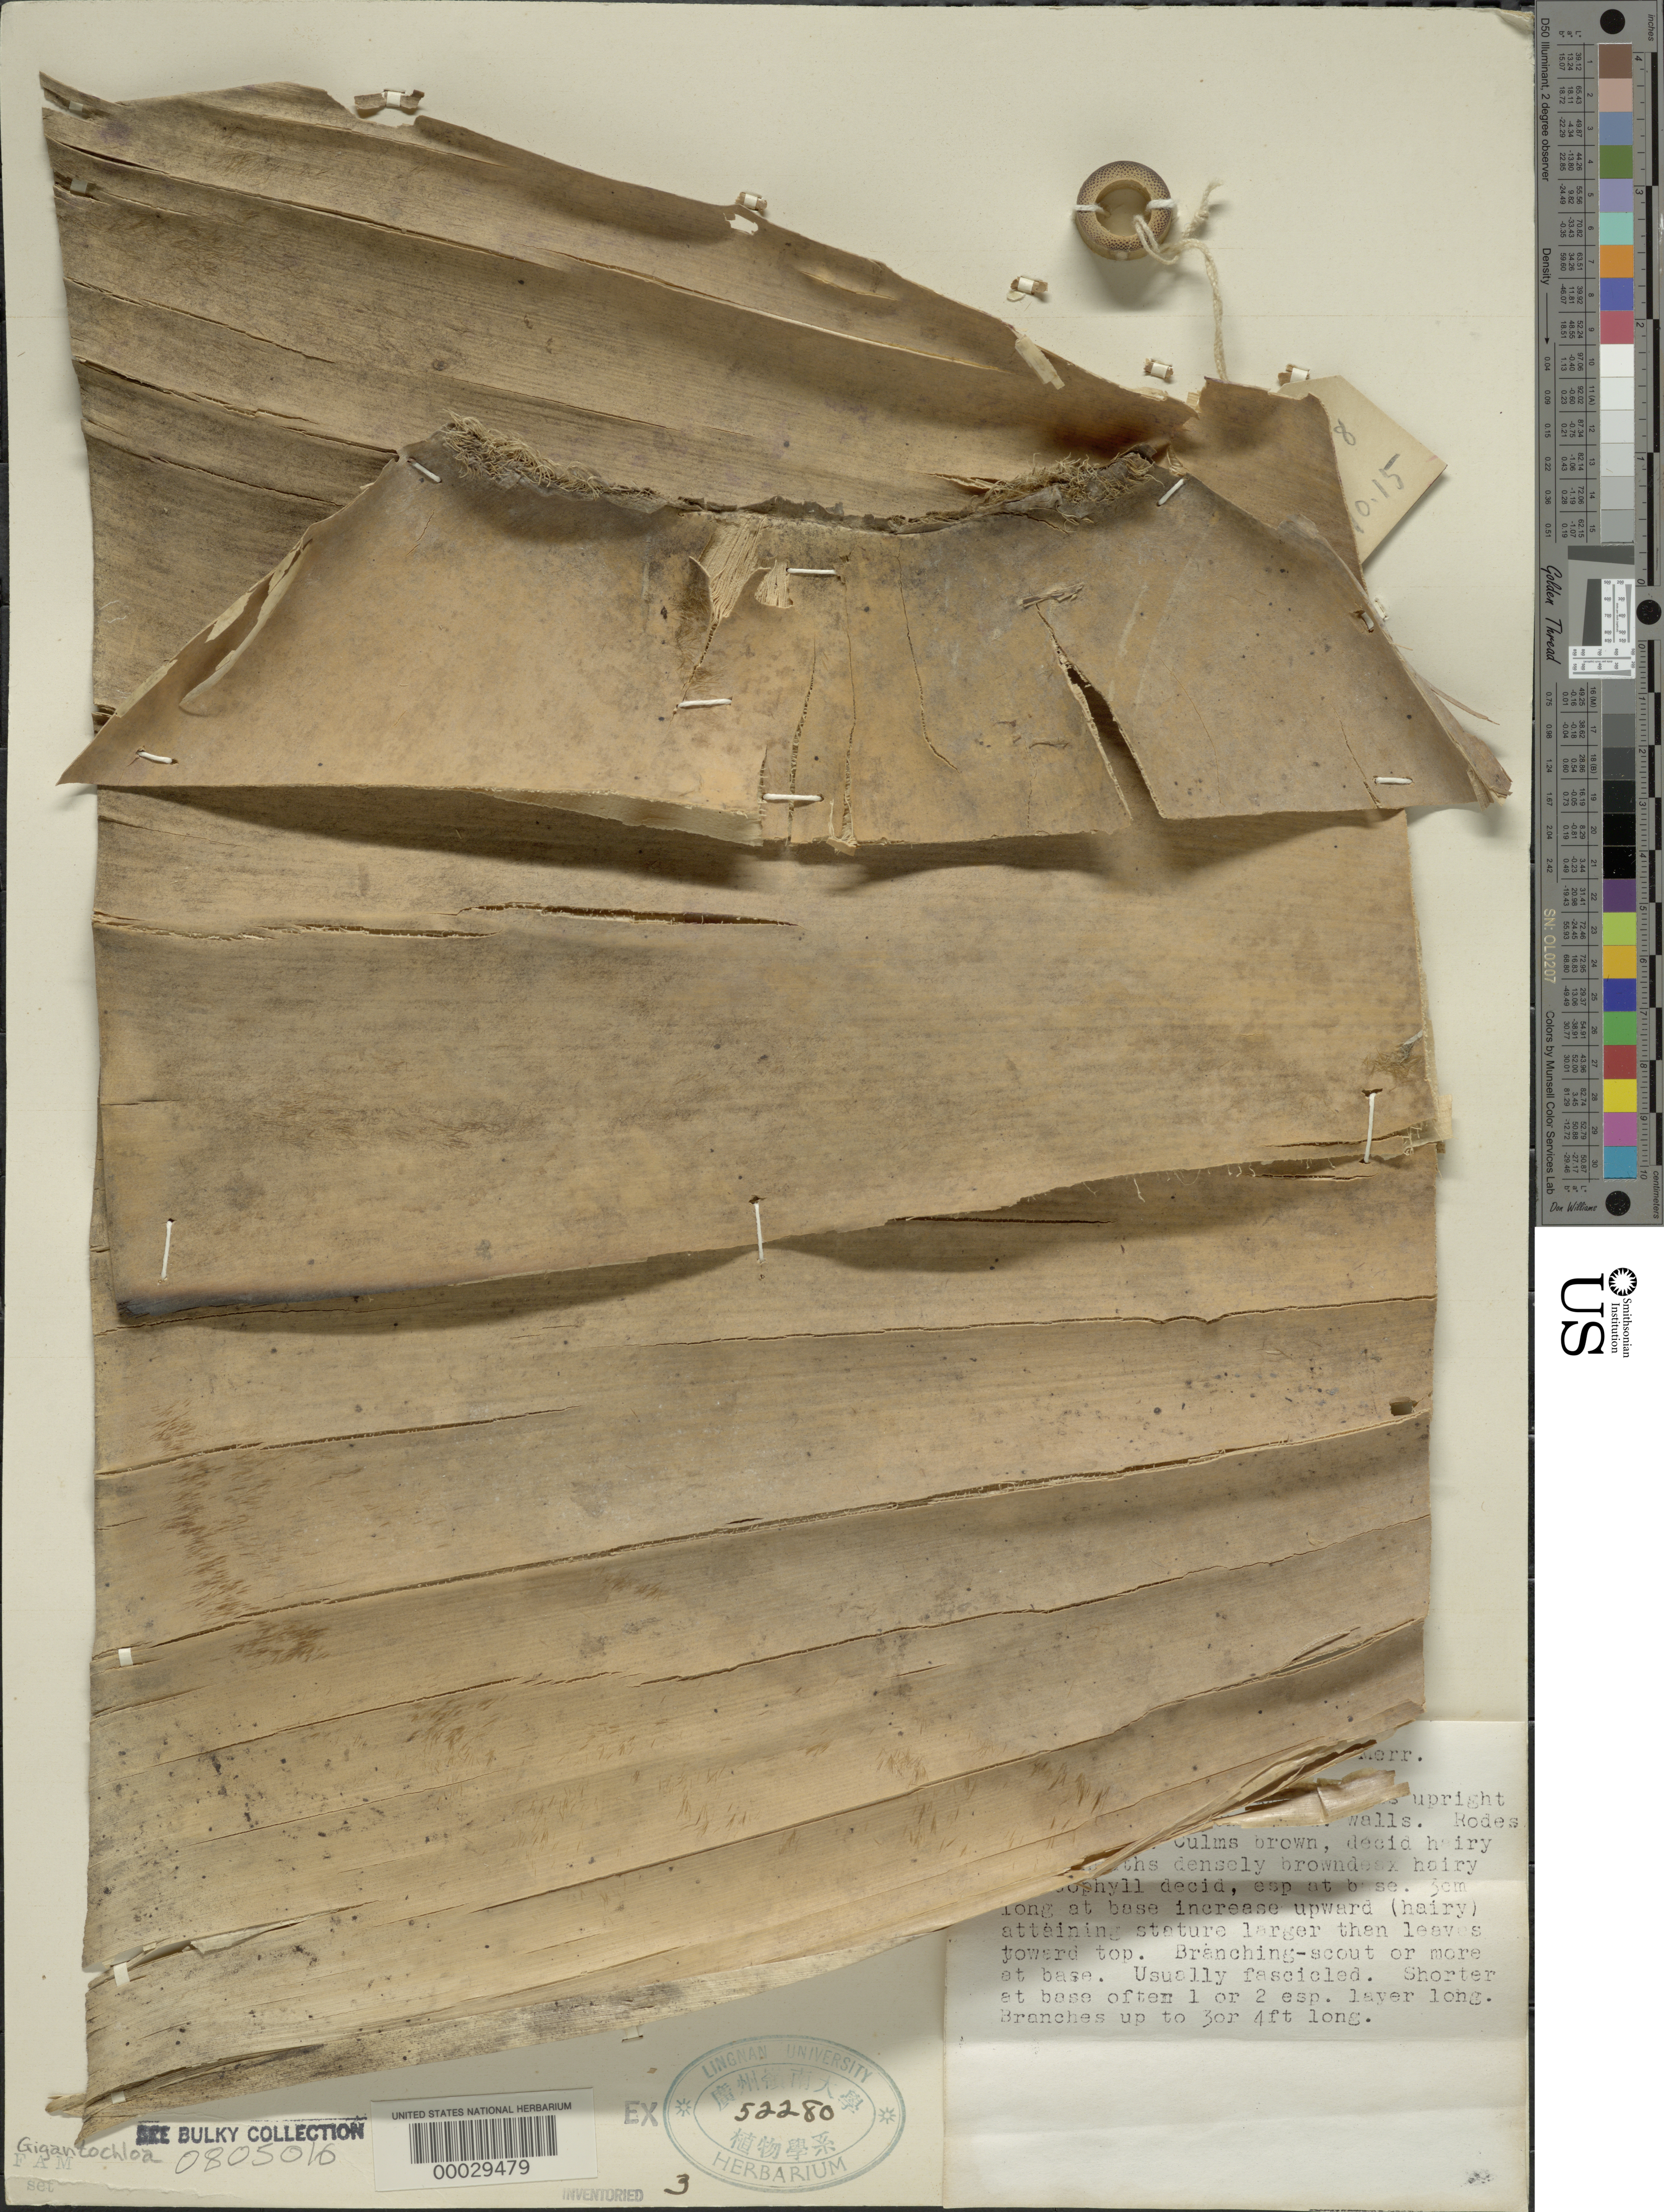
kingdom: Plantae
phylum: Tracheophyta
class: Liliopsida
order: Poales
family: Poaceae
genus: Gigantochloa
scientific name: Gigantochloa levis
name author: (Blanco) Merr.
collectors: F. A. McClure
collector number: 273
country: China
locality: Caugyan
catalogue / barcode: US 2767443